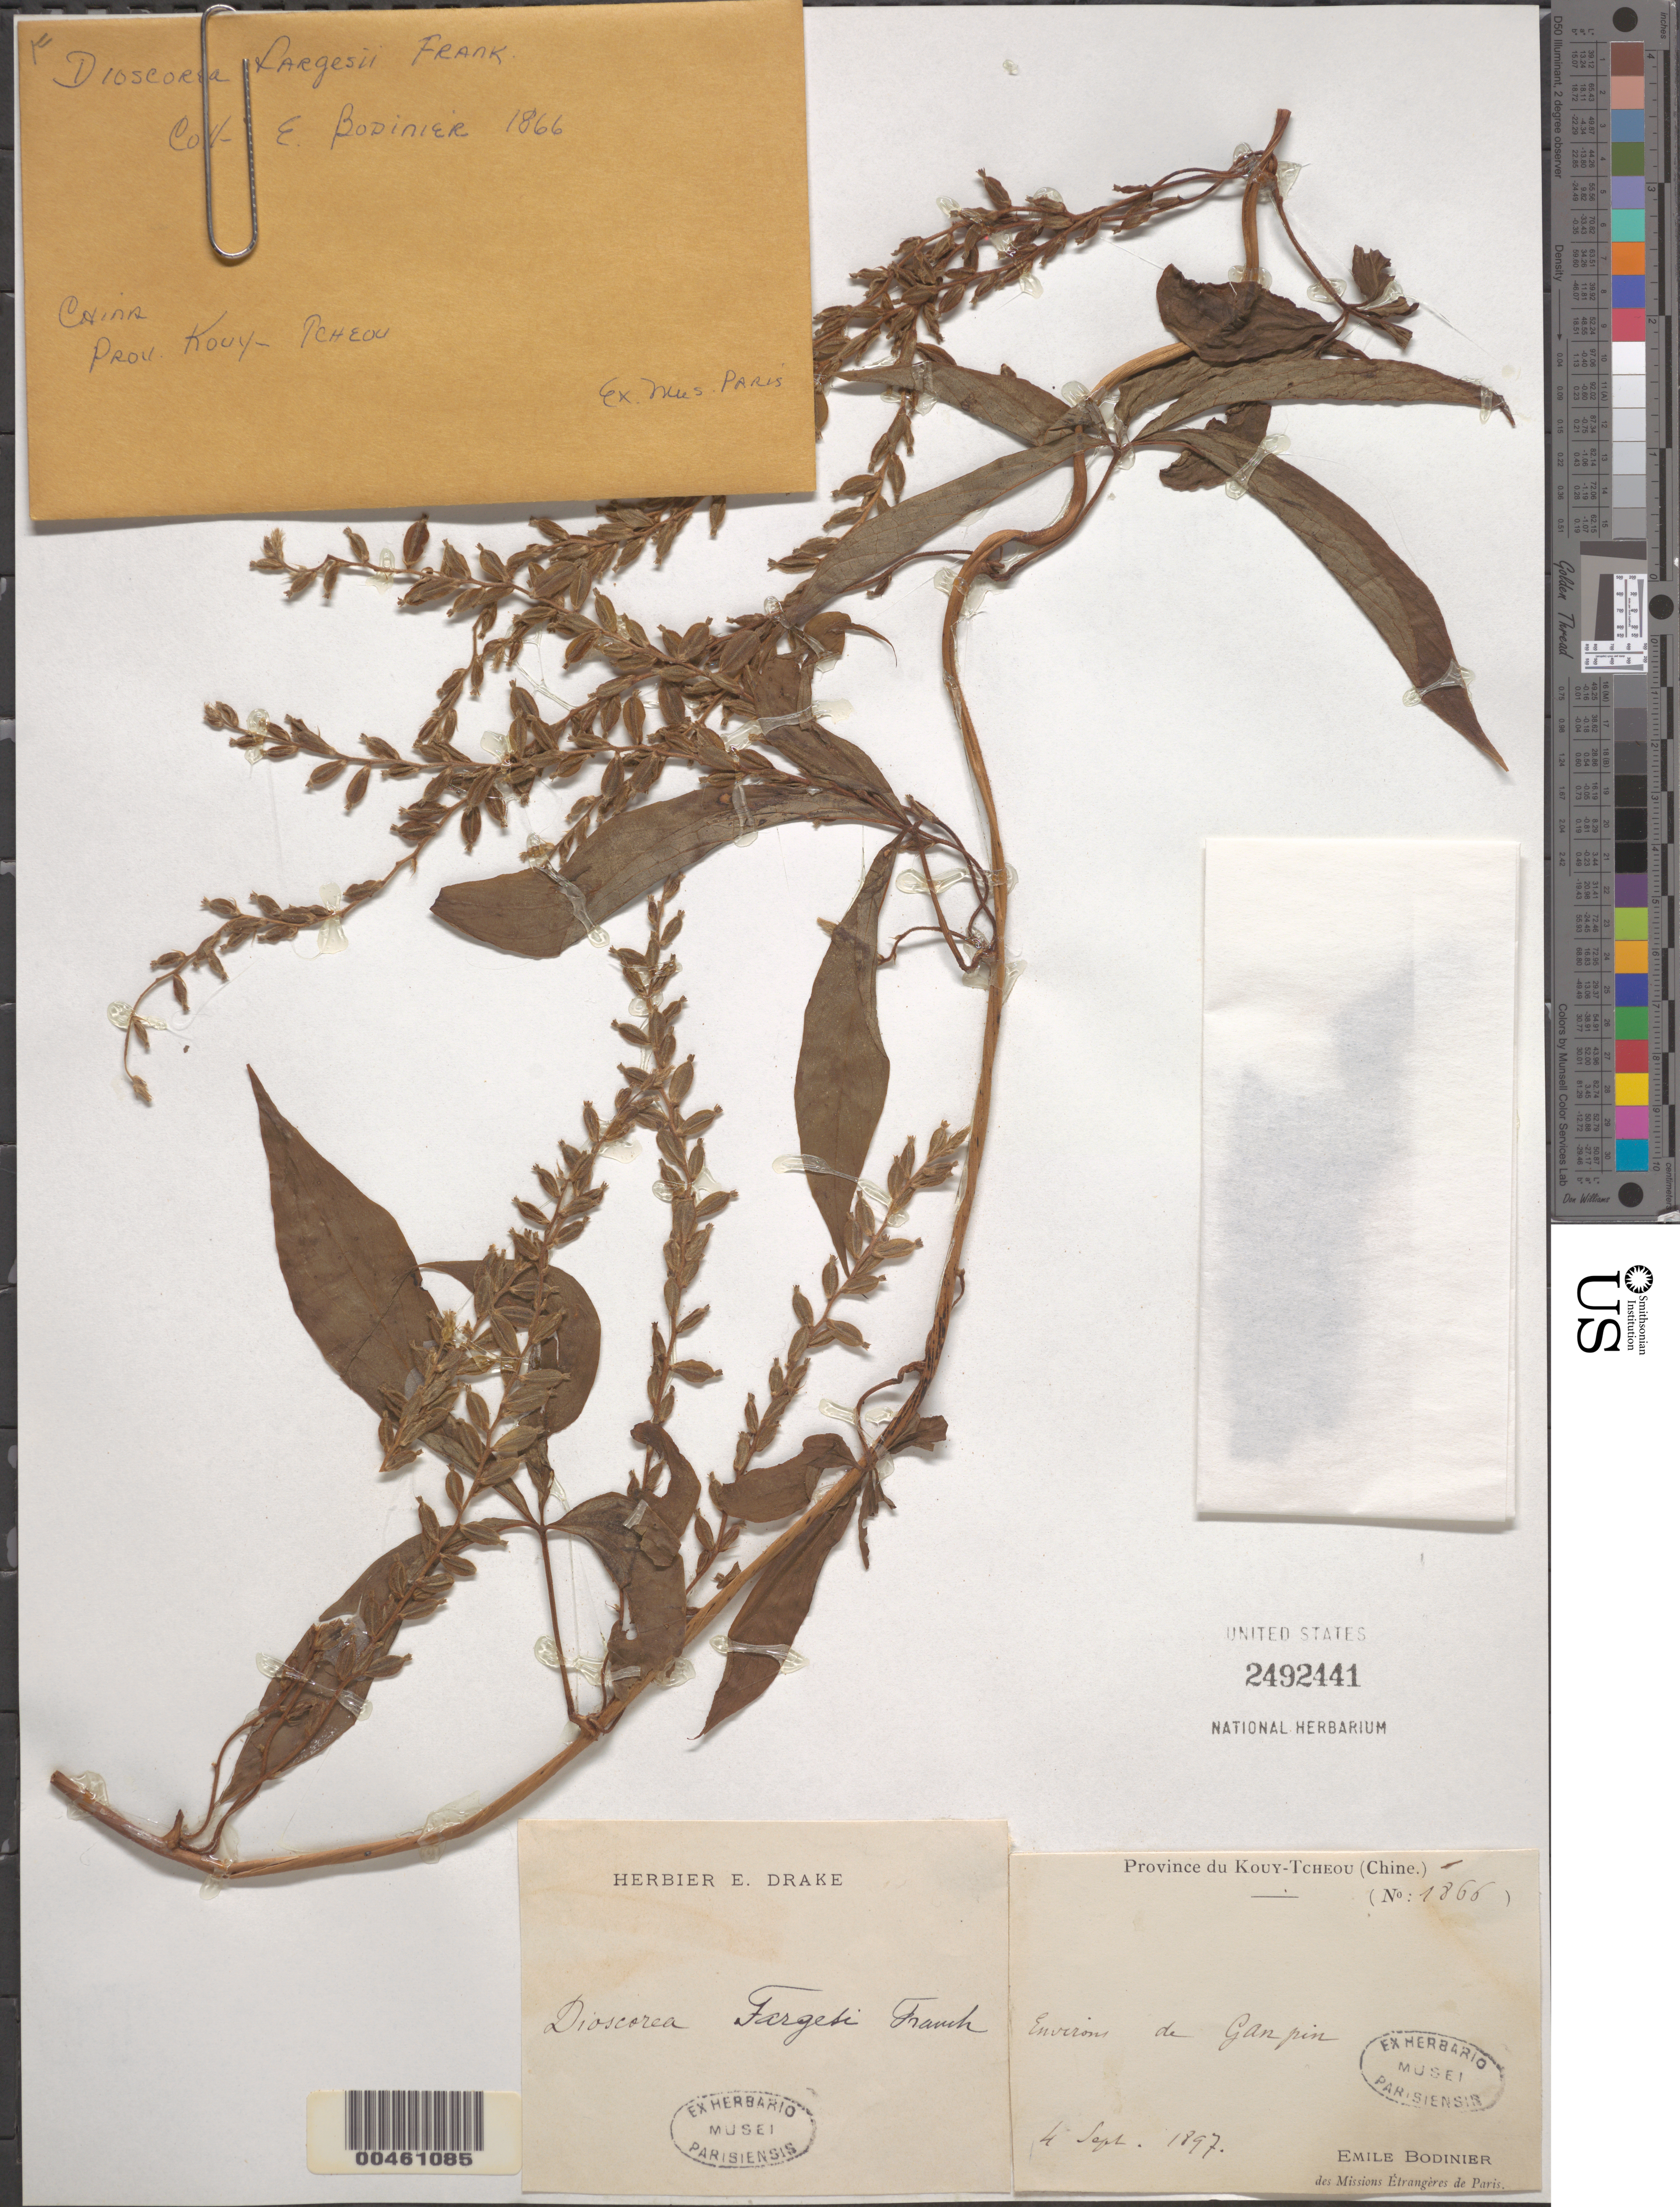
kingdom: Plantae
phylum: Tracheophyta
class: Liliopsida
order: Dioscoreales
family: Dioscoreaceae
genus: Dioscorea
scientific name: Dioscorea fargesii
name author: Franch.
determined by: ex herb. E. Drake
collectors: E. Bodinier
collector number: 1866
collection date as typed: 04 Sep 1897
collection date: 1897-09-04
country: China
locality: Kouy-tcheou, Gan Pin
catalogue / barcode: US 2492441